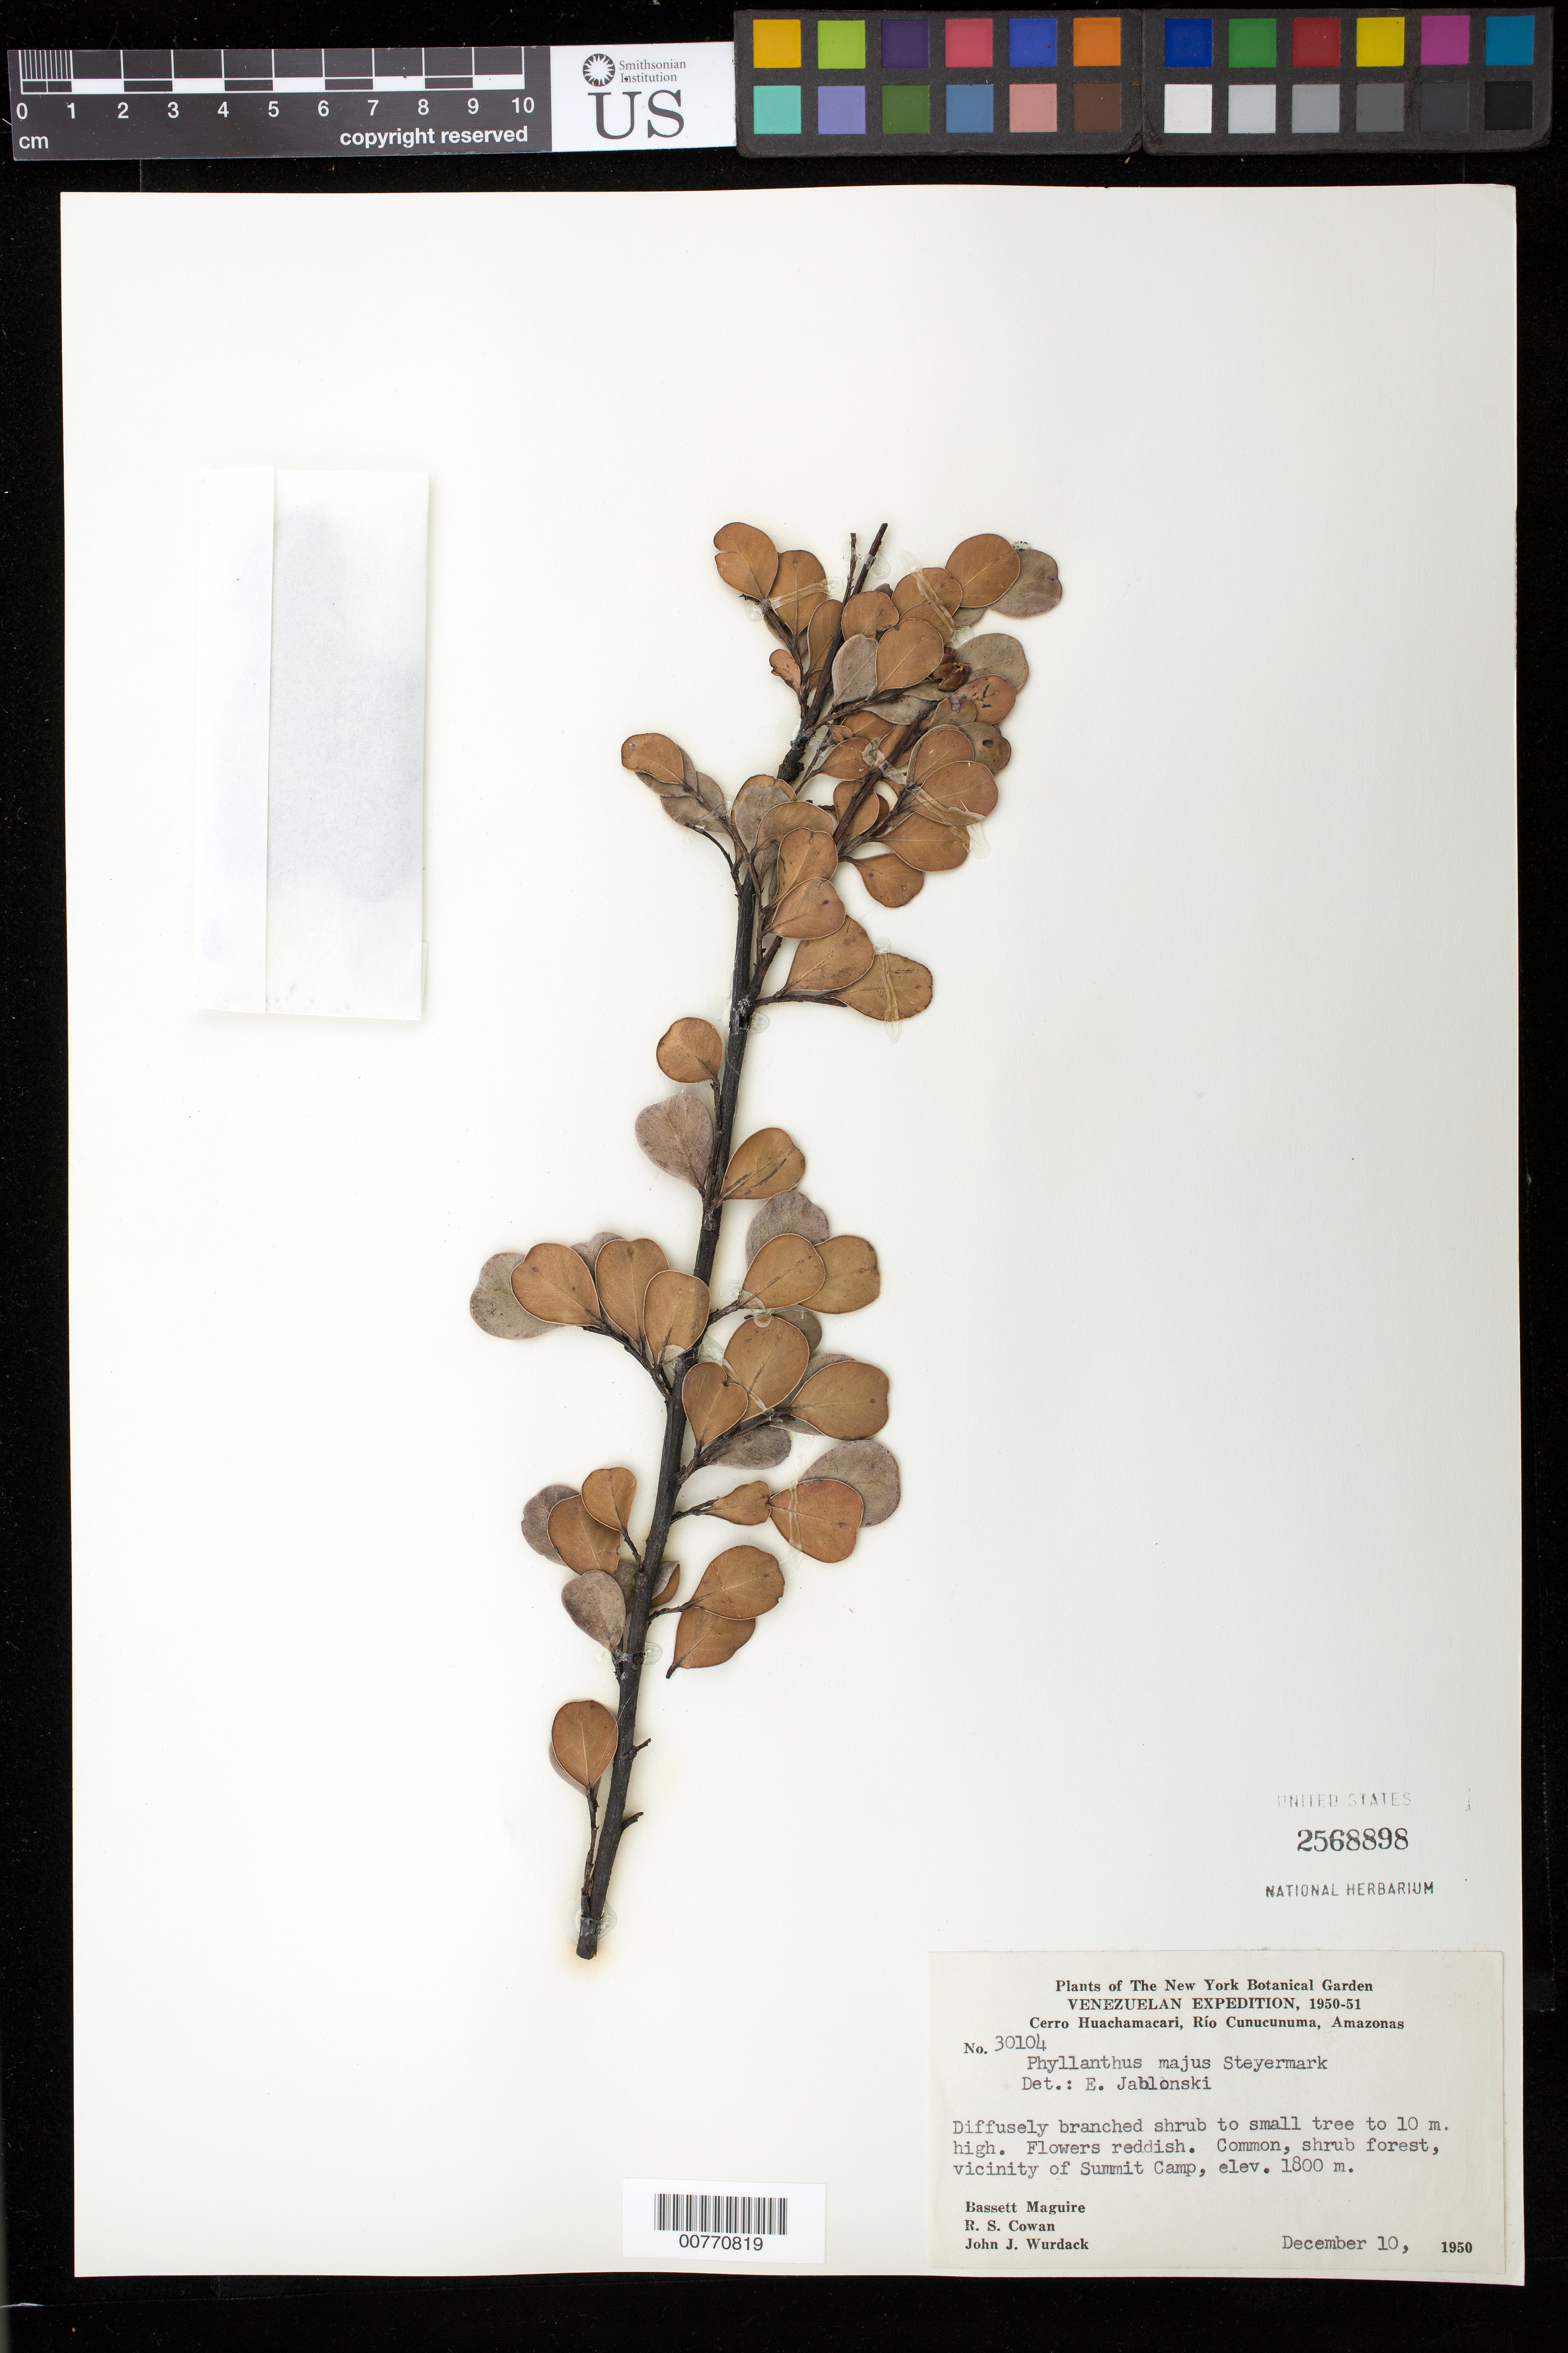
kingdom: Plantae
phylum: Tracheophyta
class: Magnoliopsida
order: Malpighiales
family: Phyllanthaceae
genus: Phyllanthus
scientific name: Phyllanthus majus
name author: Steyerm.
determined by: Jablonski, E. F.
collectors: B. Maguire, R. S. Cowan & J. J. Wurdack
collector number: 30104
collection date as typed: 10-Dec-50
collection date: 1950-12-10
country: Venezuela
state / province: Amazonas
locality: Cerro Huachamacari, Río Cunucunuma, near Summit Camp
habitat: Shrub forest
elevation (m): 1800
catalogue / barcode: US 2568898